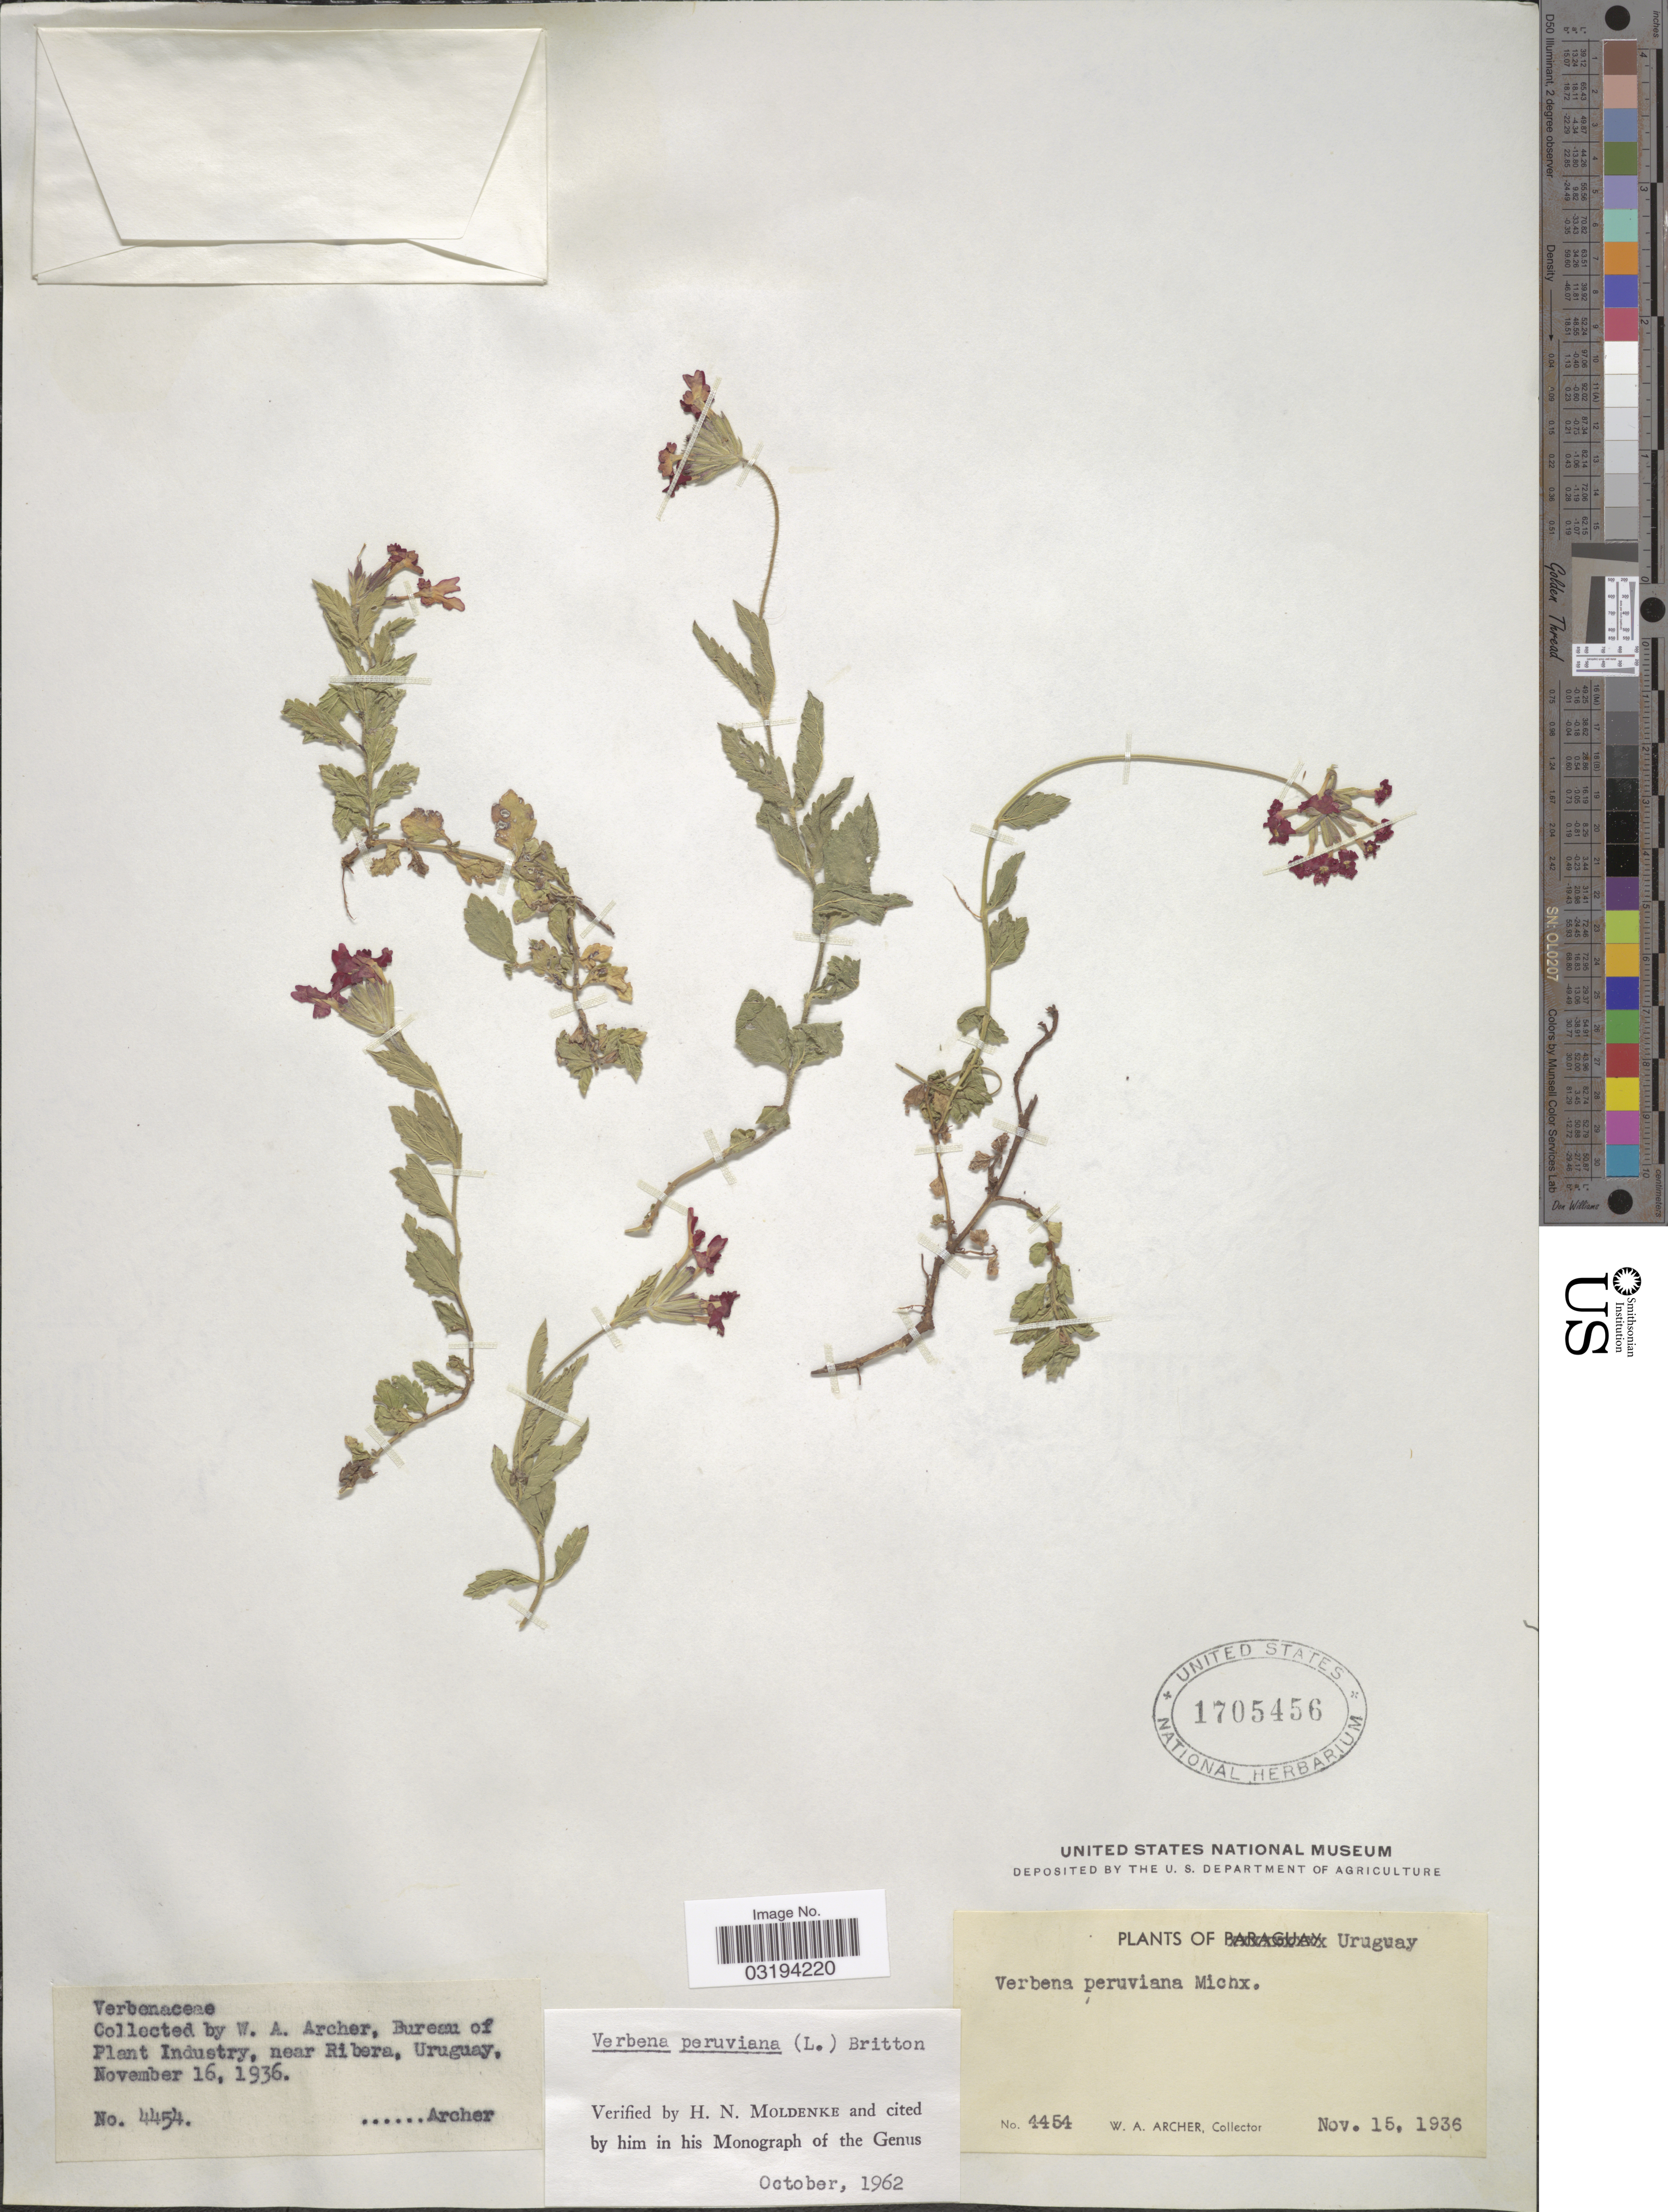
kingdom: Plantae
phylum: Tracheophyta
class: Magnoliopsida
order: Lamiales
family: Verbenaceae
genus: Verbena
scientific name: Verbena peruviana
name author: (L.) Britton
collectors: W. Archer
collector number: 4454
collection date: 1936-11-16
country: Uruguay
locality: Near Ribera.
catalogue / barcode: US 1705456